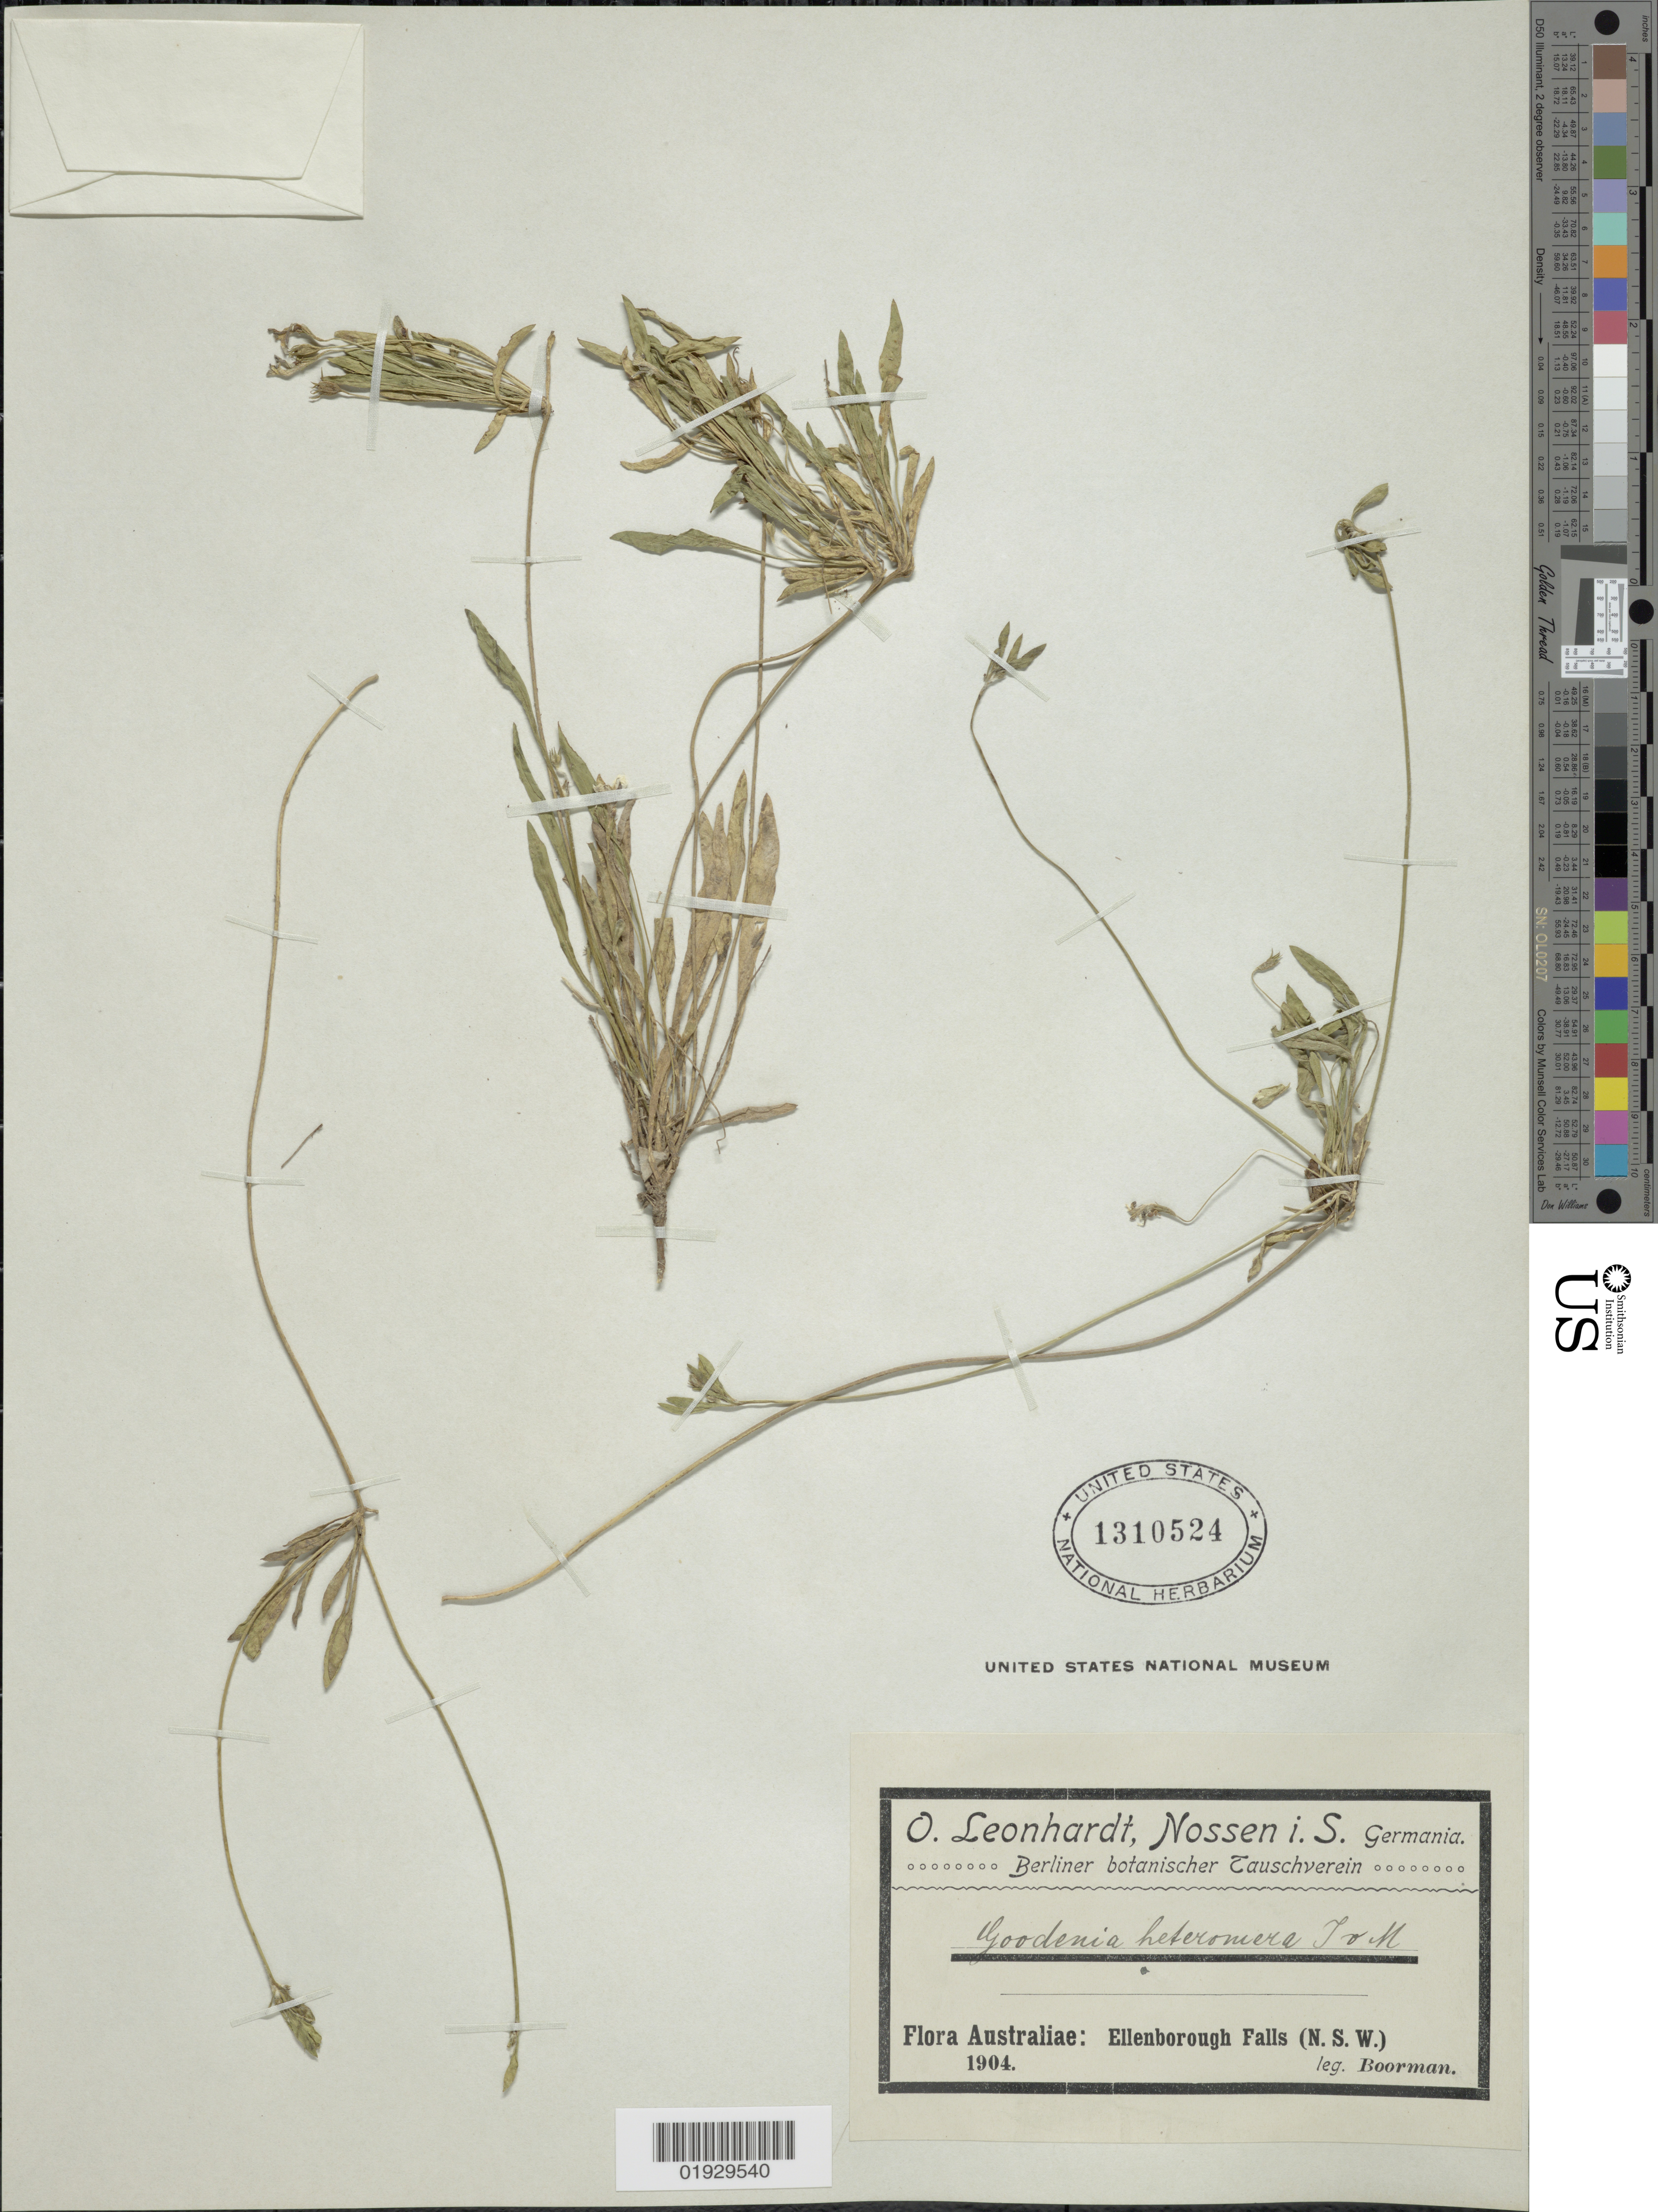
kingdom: Plantae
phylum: Tracheophyta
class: Magnoliopsida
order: Asterales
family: Goodeniaceae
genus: Goodenia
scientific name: Goodenia heteromera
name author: F. Muell.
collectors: -. Boorman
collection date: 1904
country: Australia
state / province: New South Wales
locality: Ellenborough Falls (N.S.W.).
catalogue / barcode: US 1310524